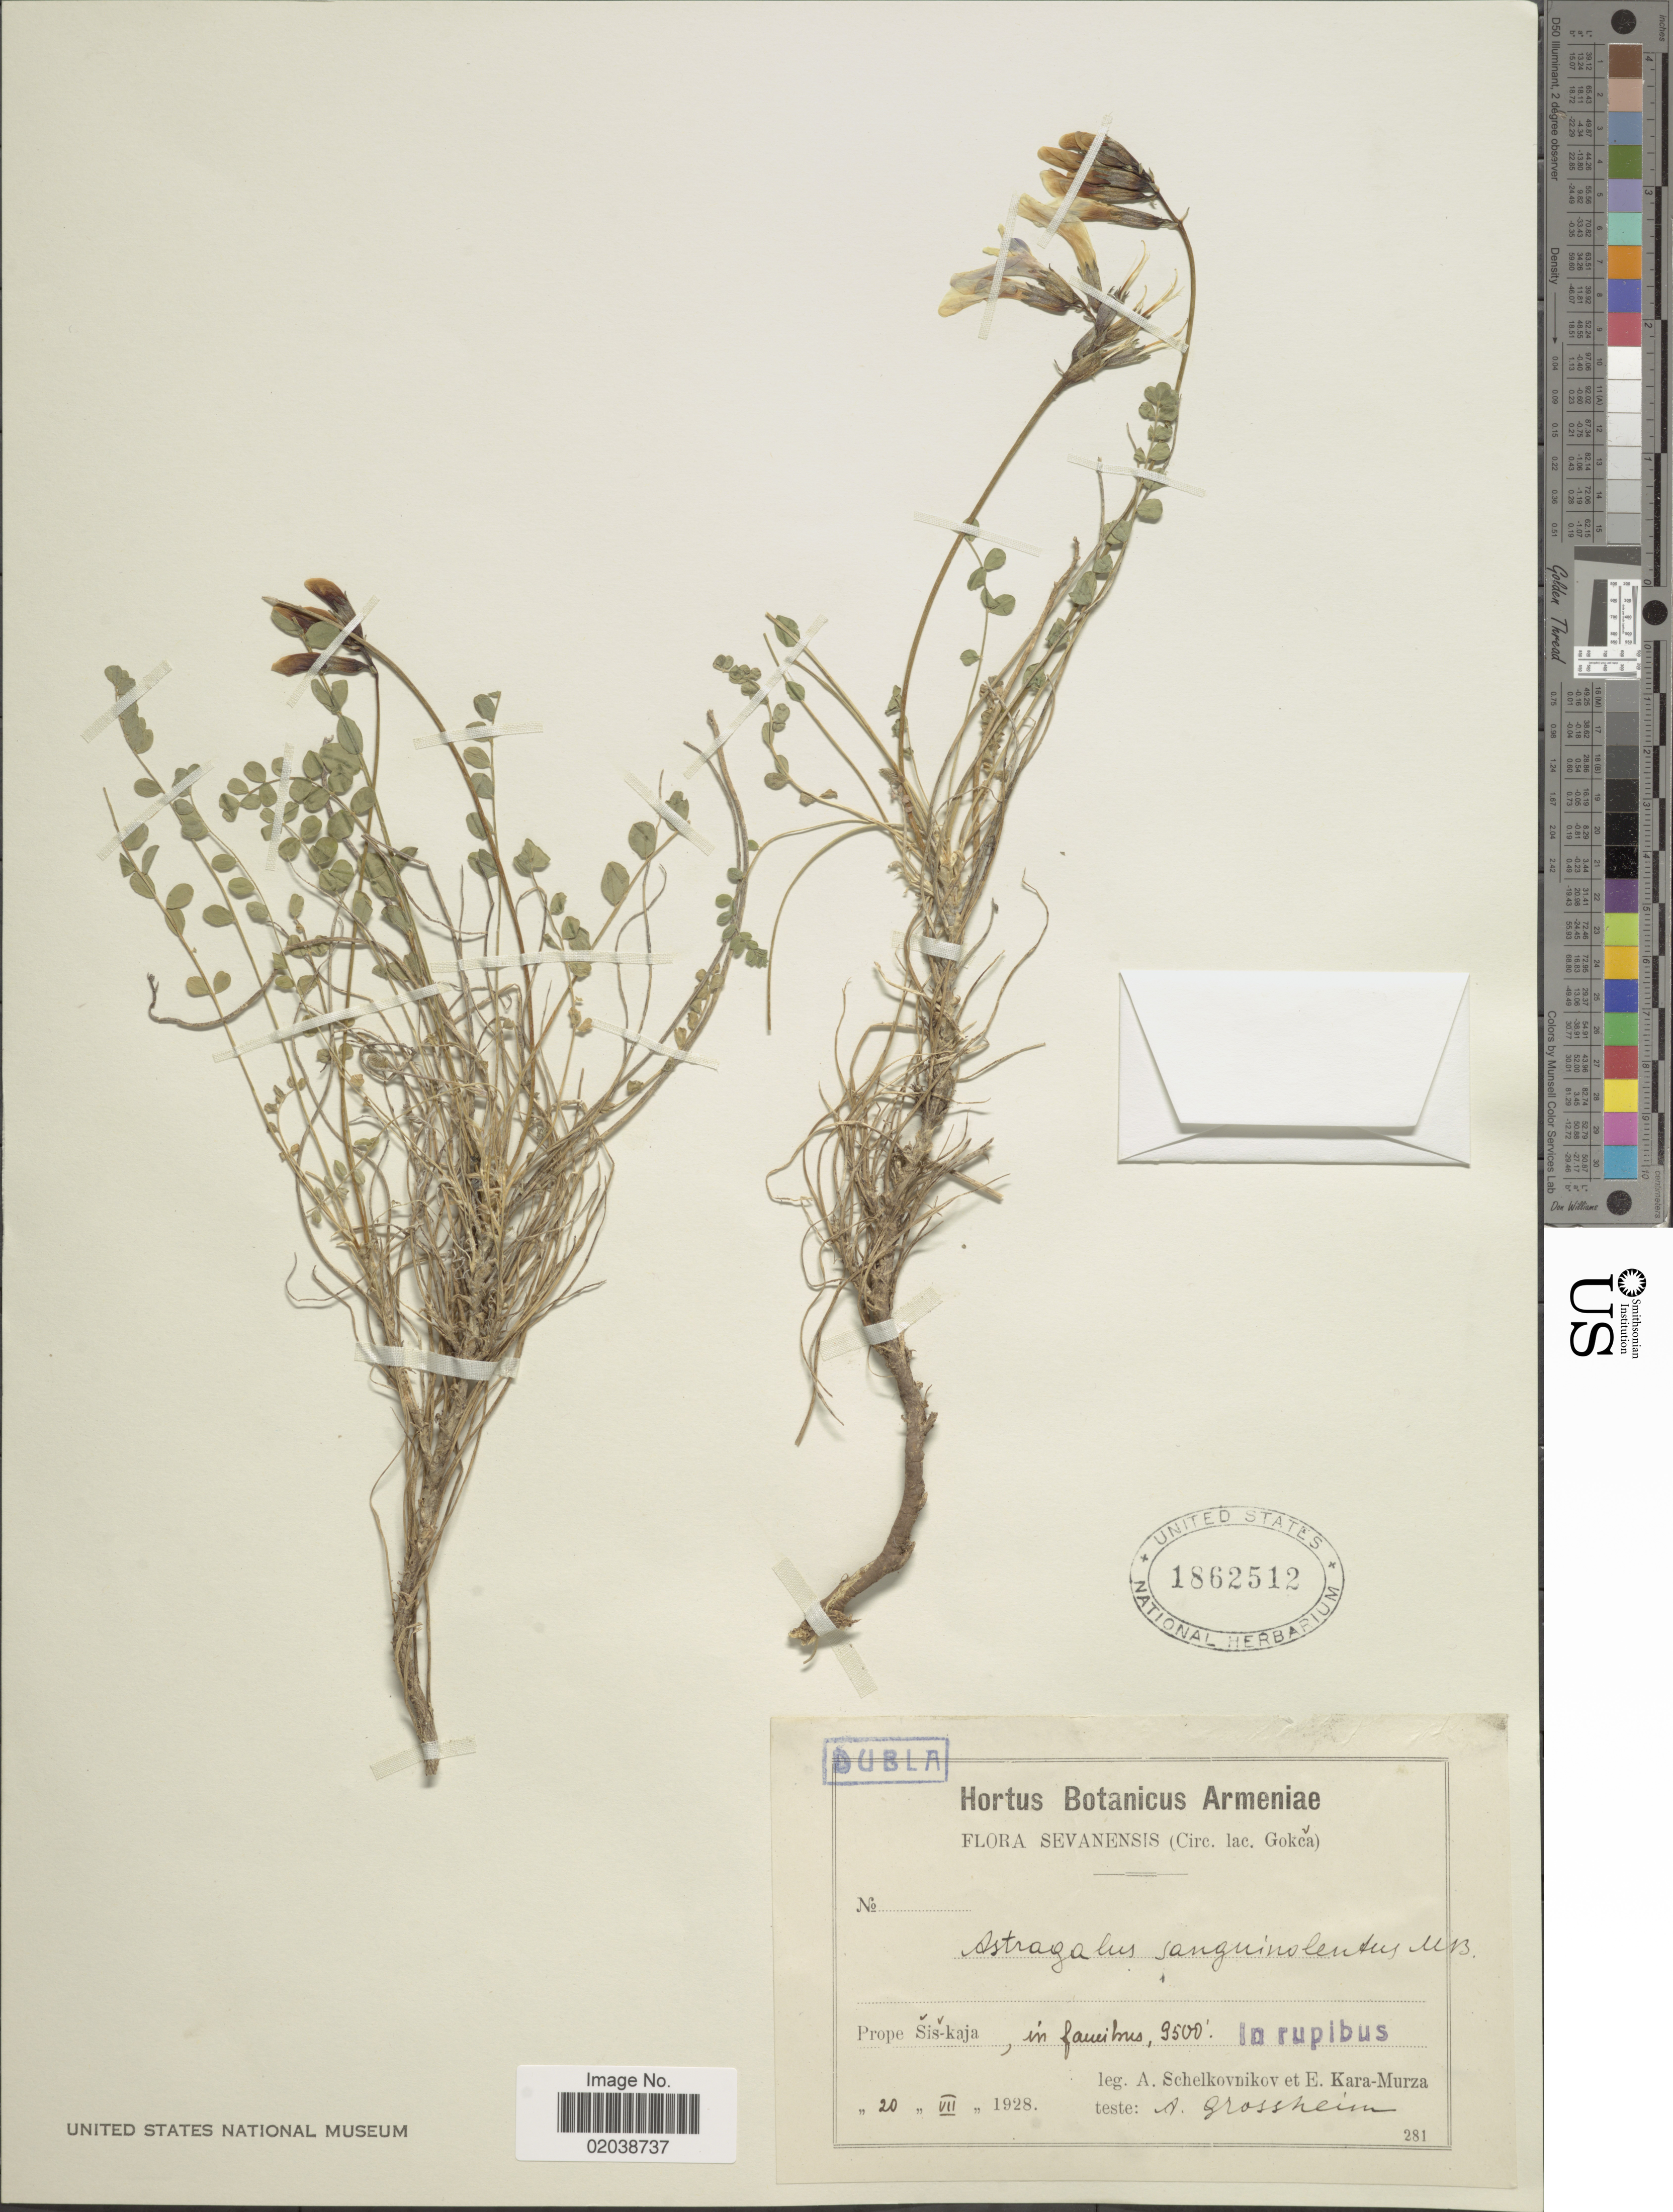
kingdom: Plantae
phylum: Tracheophyta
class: Magnoliopsida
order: Fabales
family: Fabaceae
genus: Astragalus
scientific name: Astragalus sanguinolentus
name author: M. Bieb.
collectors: A. B. Schelkovnikov & E. Kara-Murza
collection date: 1928-07-20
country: Armenia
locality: Sevanensis (Circ. lac. Gokca) Prope Sis-kaja, in faneibus, In rupibus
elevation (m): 2896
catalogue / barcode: US 1862512